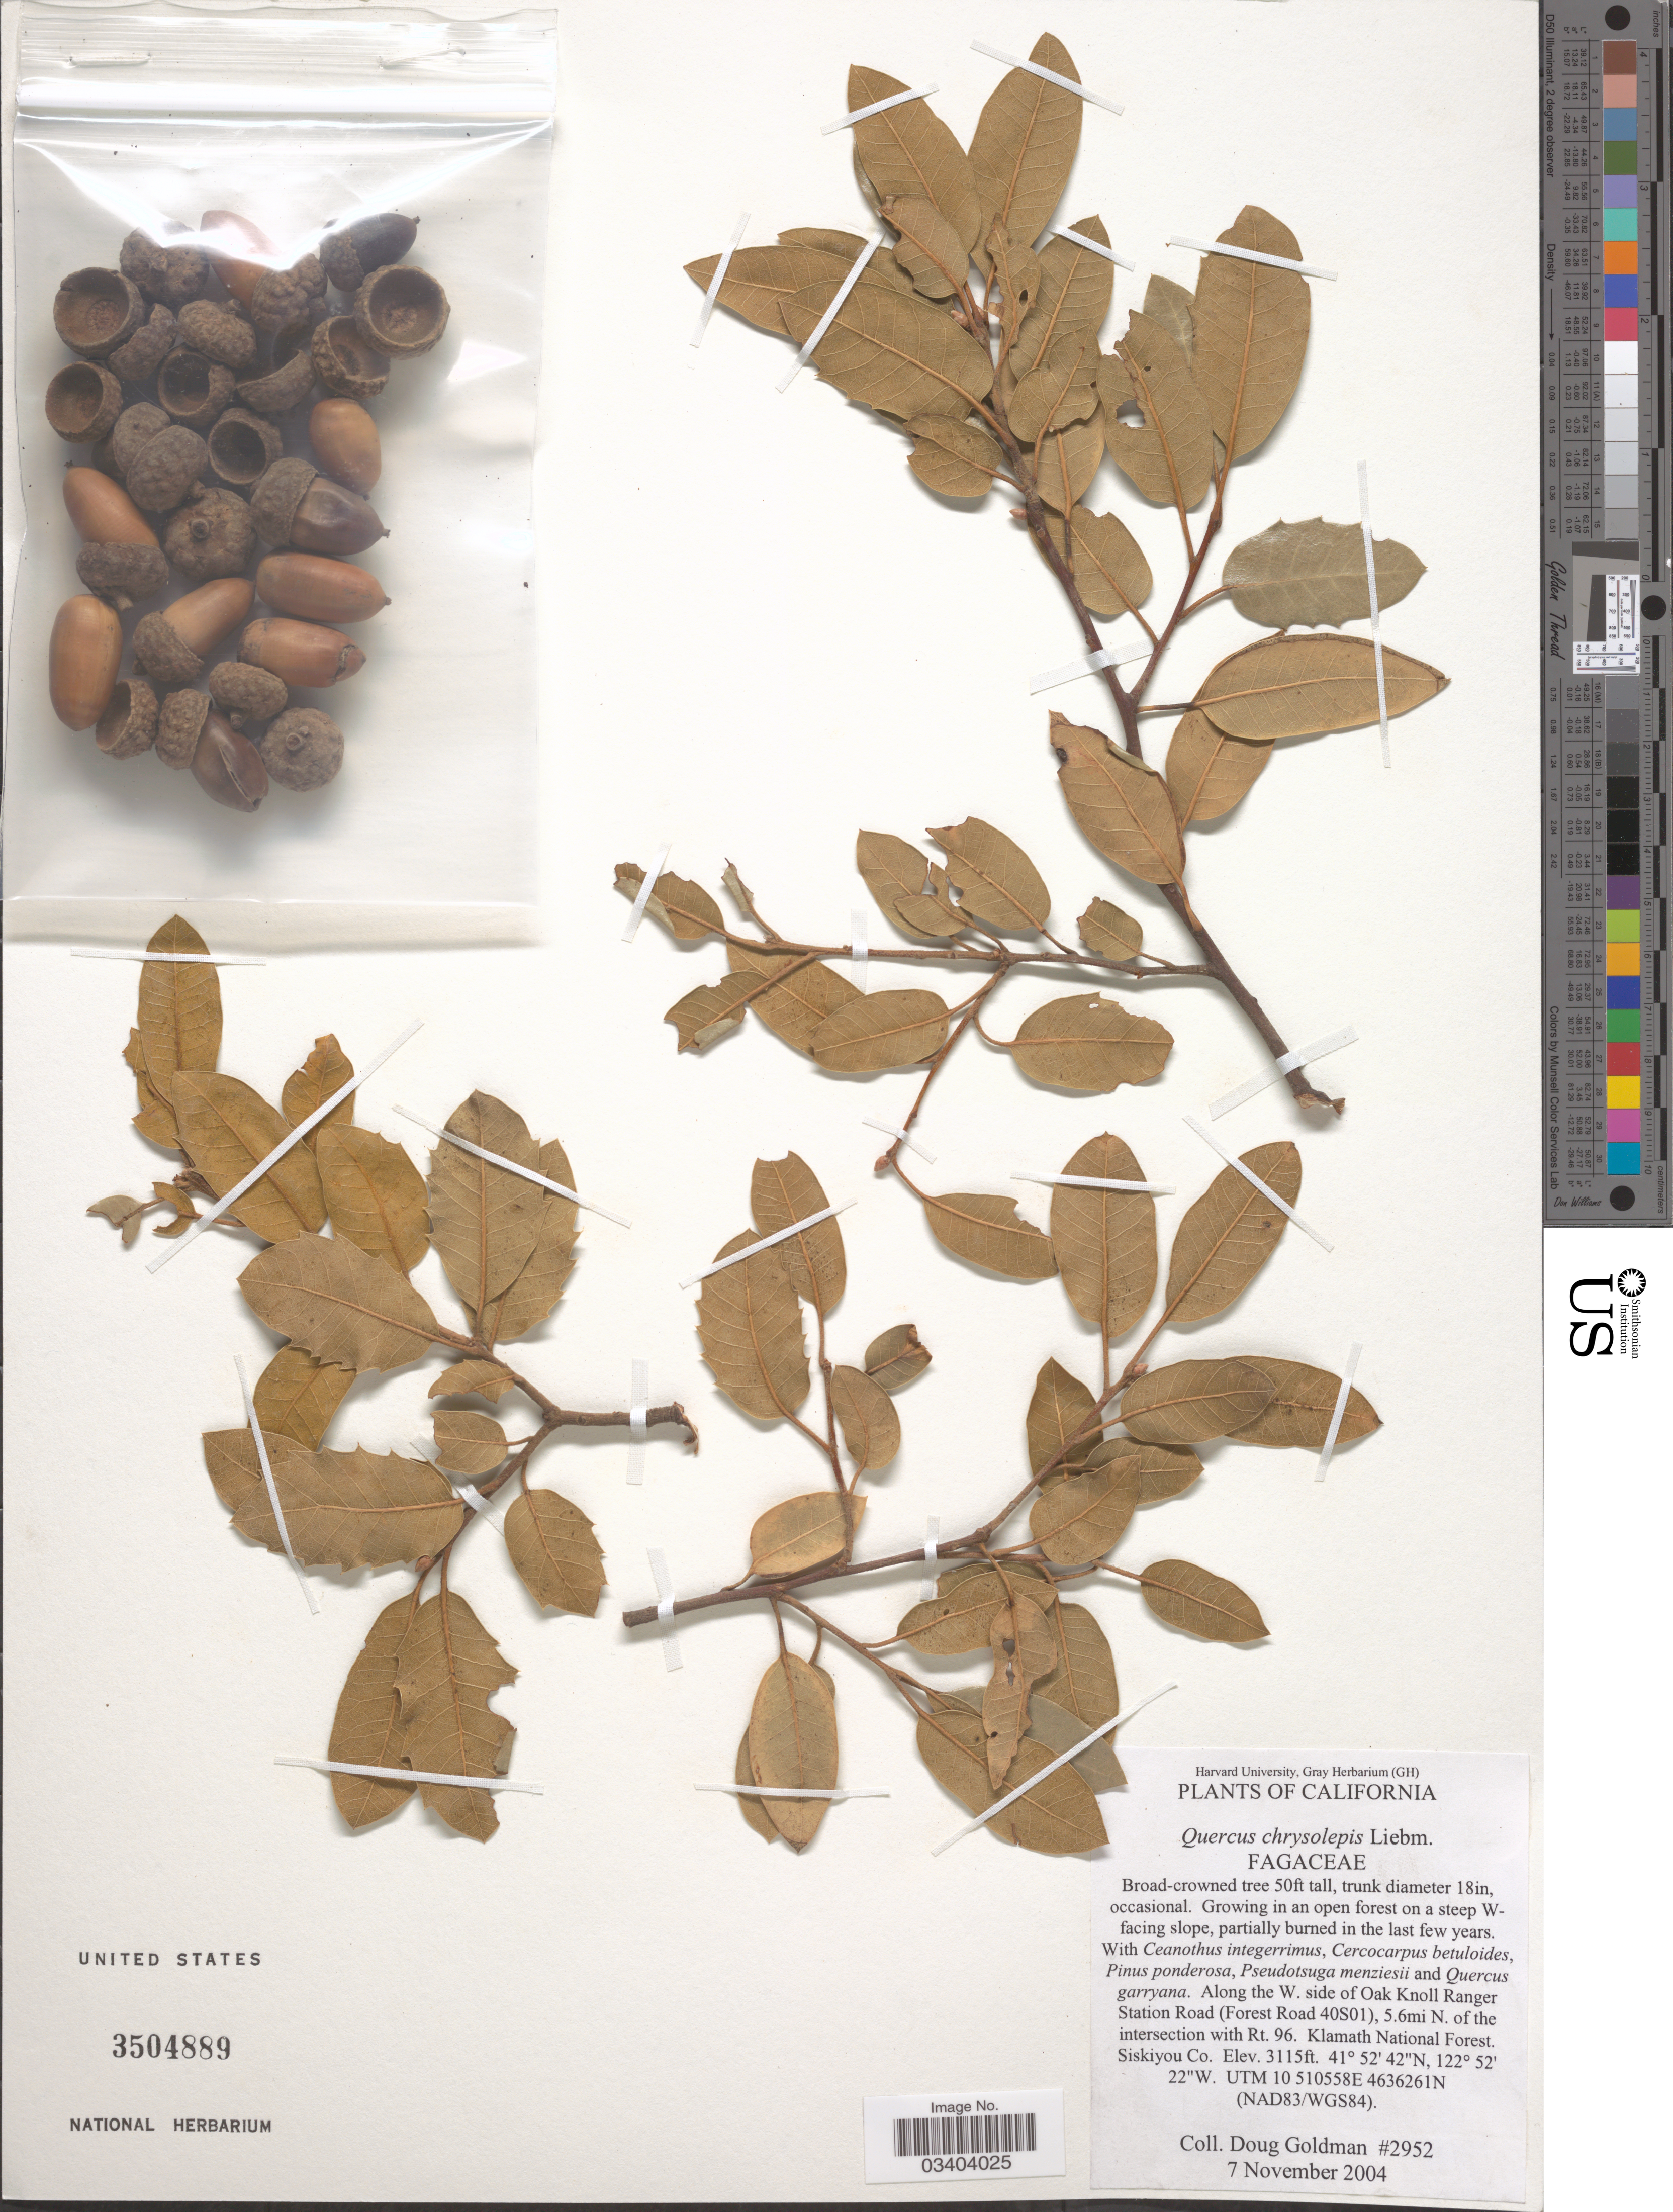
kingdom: Plantae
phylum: Tracheophyta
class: Magnoliopsida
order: Fagales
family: Fagaceae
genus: Quercus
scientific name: Quercus chrysolepis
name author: Liebm.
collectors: D. Goldman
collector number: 2952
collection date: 2004-11-07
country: United States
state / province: California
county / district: Siskiyou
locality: Along the W. side of Oak Knoll Ranger Station Road (Forest Road 40S01), 5.6mi N. of the intersection with Rt. 96. Klamath National Forest, Siskiyou Co. UTM 10 510558E 4636261N.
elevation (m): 949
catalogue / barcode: US 3504889